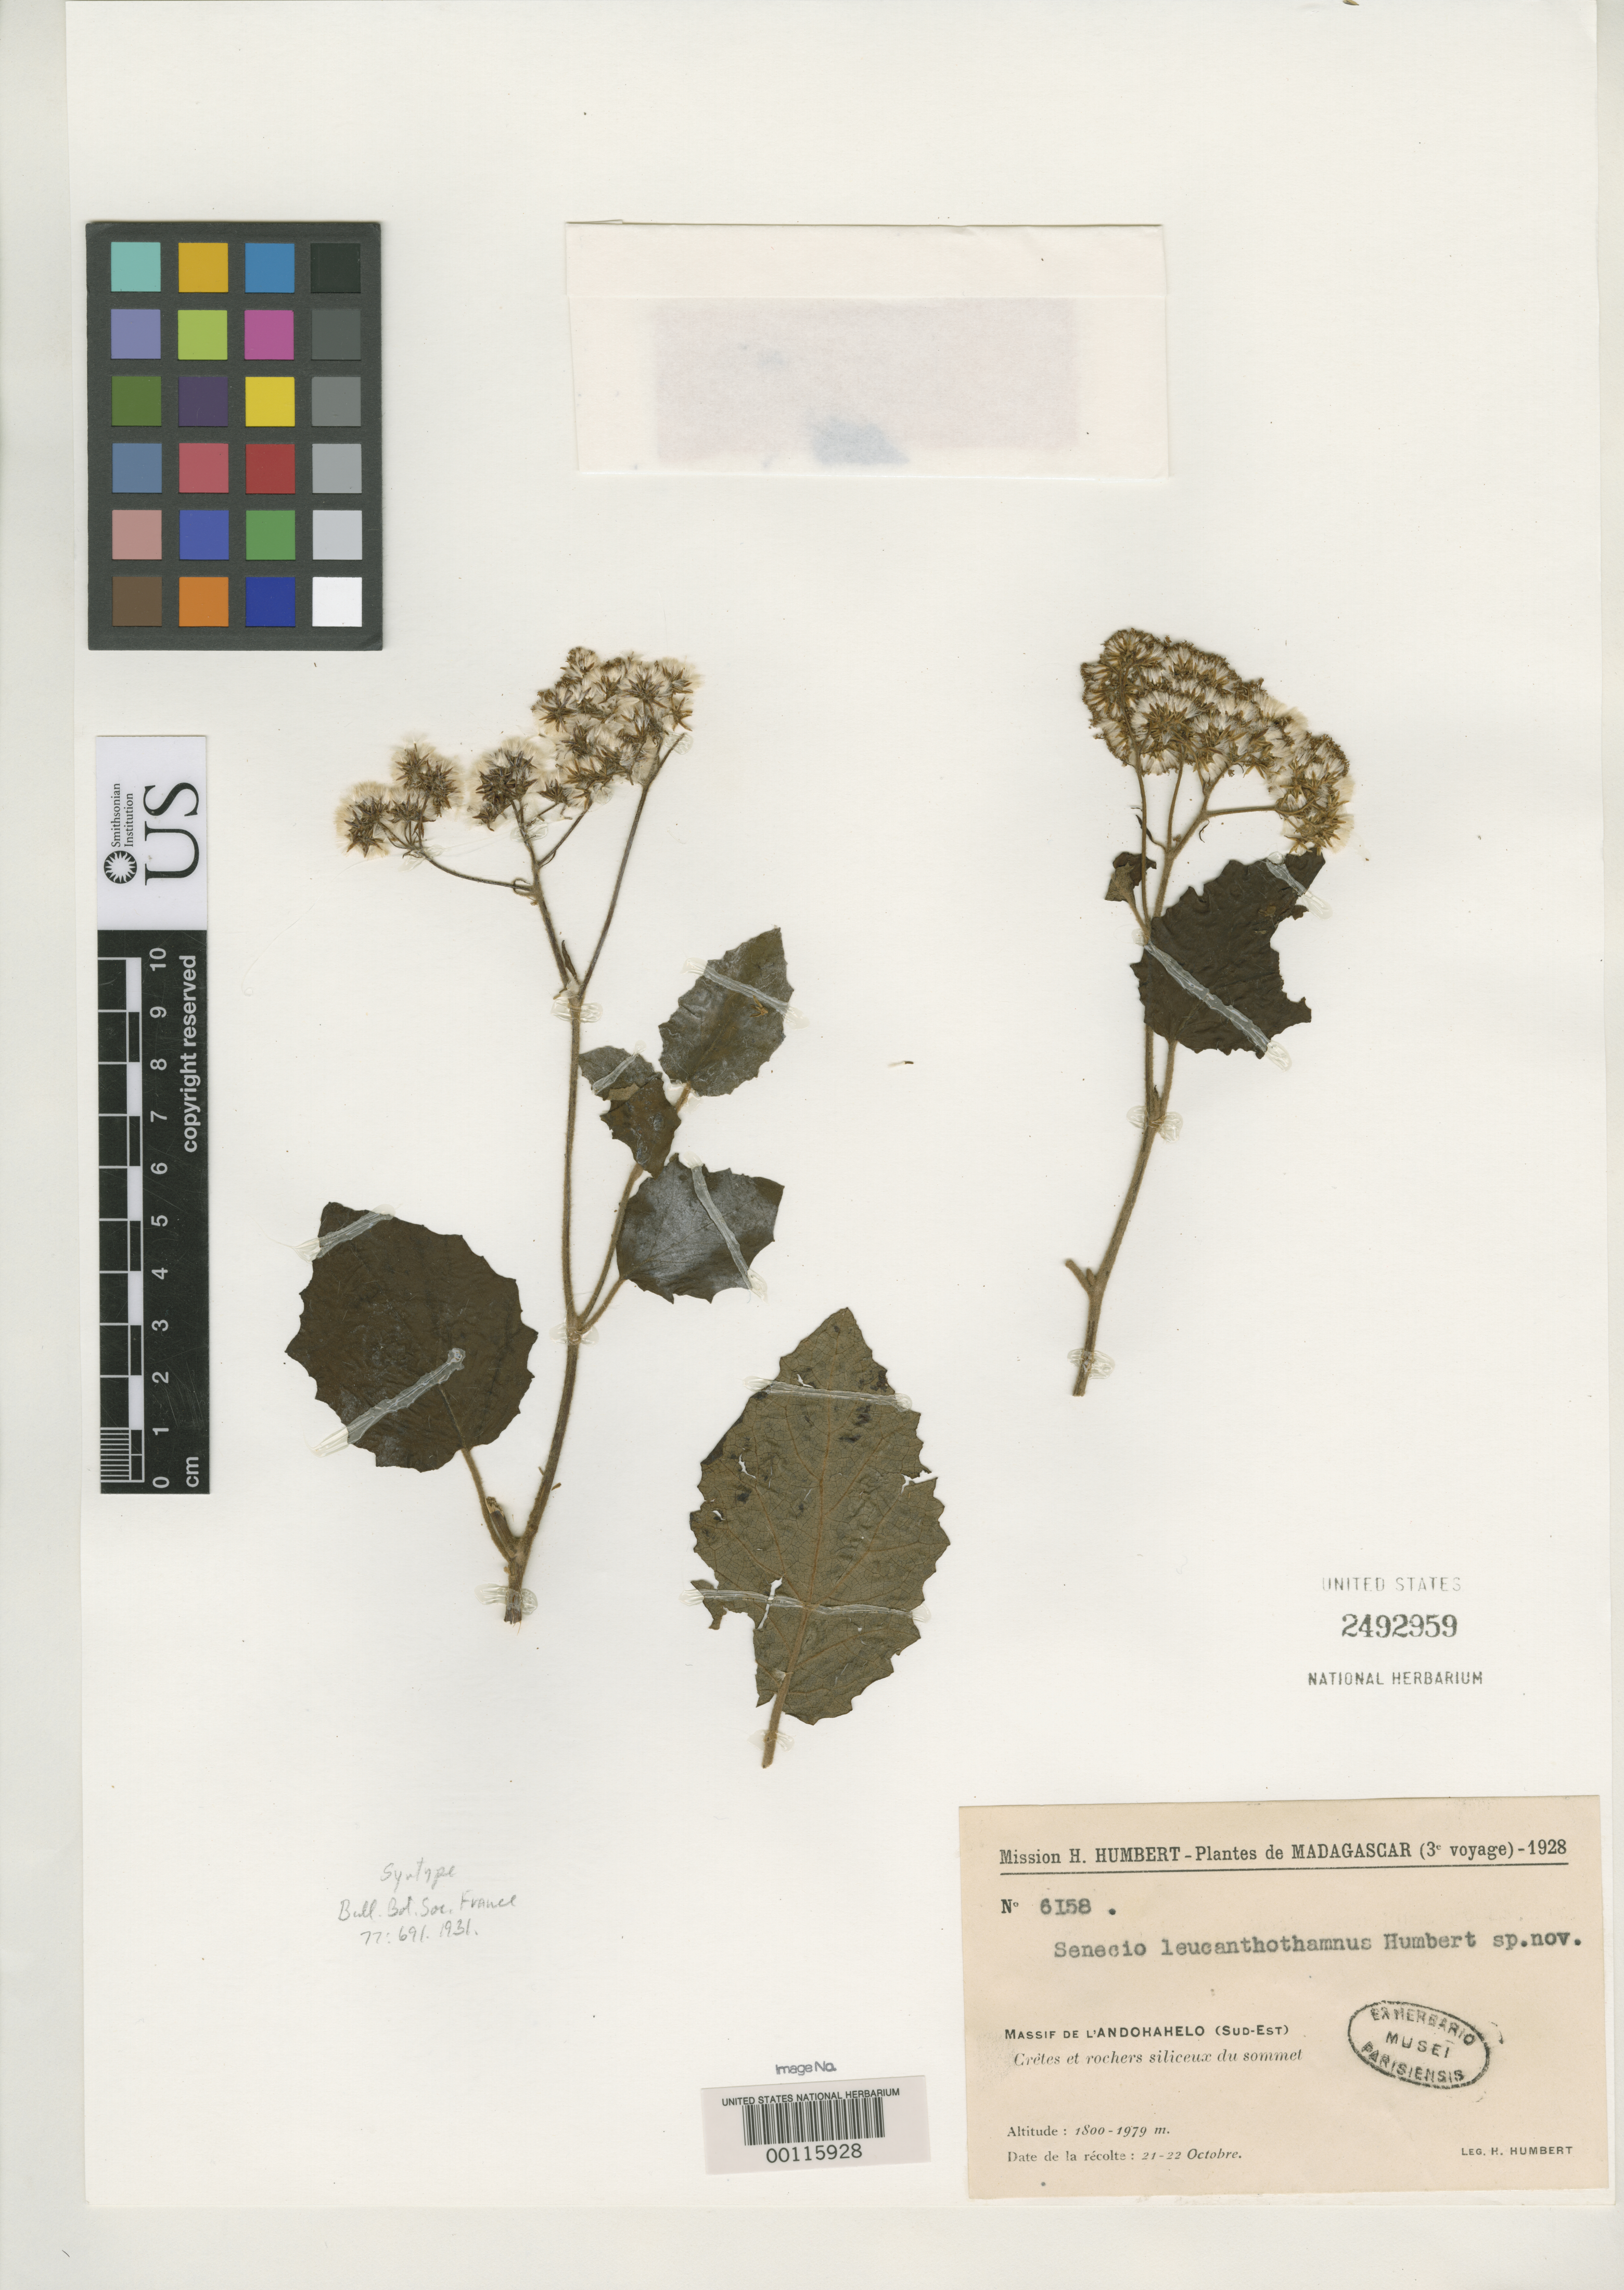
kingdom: Plantae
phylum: Tracheophyta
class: Magnoliopsida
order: Asterales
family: Asteraceae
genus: Senecio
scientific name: Senecio leucanthothamnus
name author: Humbert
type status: Syntype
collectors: H. Humbert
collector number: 6158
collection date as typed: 22 Oct 1928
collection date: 1928-10-22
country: Madagascar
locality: Massif de l'Andohahelo, Southeast.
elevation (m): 1800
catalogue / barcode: US 2492959